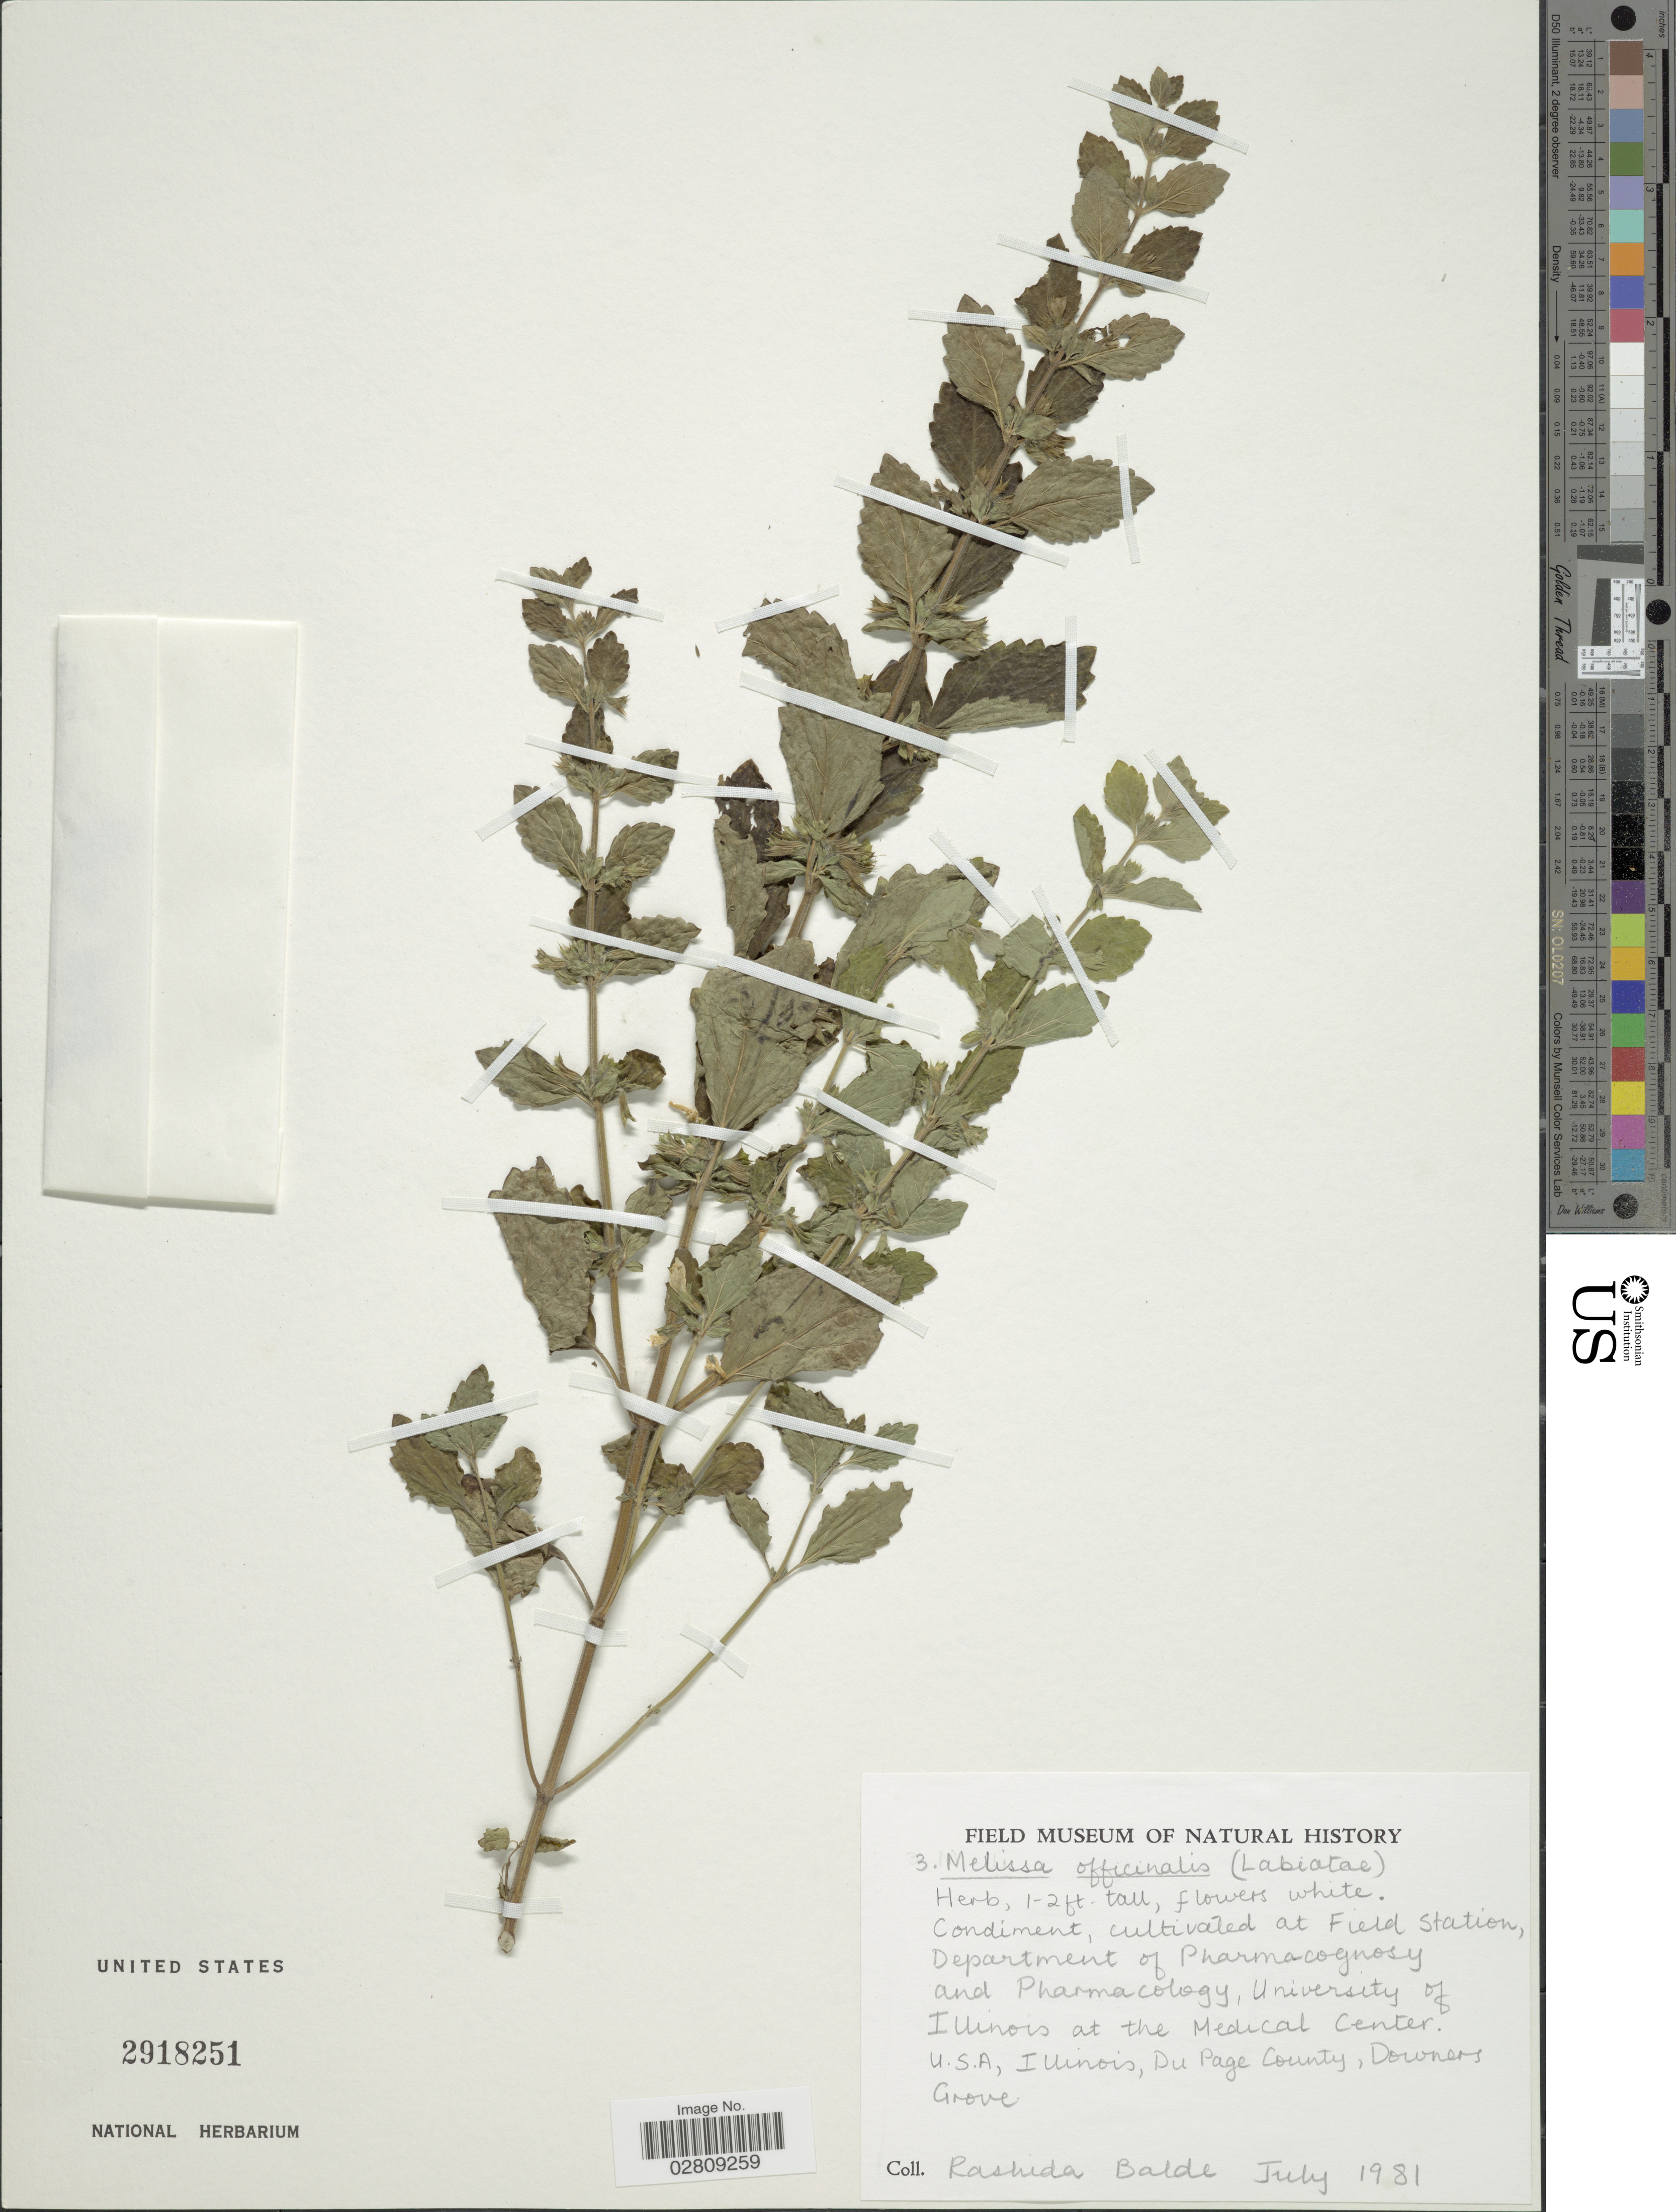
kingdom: Plantae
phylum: Tracheophyta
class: Magnoliopsida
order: Lamiales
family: Lamiaceae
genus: Melissa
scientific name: Melissa officinalis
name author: L.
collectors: R. Balde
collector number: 3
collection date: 1981-07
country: United States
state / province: Illinois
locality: Illinois at the Medical Center, U.S.A., Illinois, Du Page County, Downers Grove.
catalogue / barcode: US 2918251